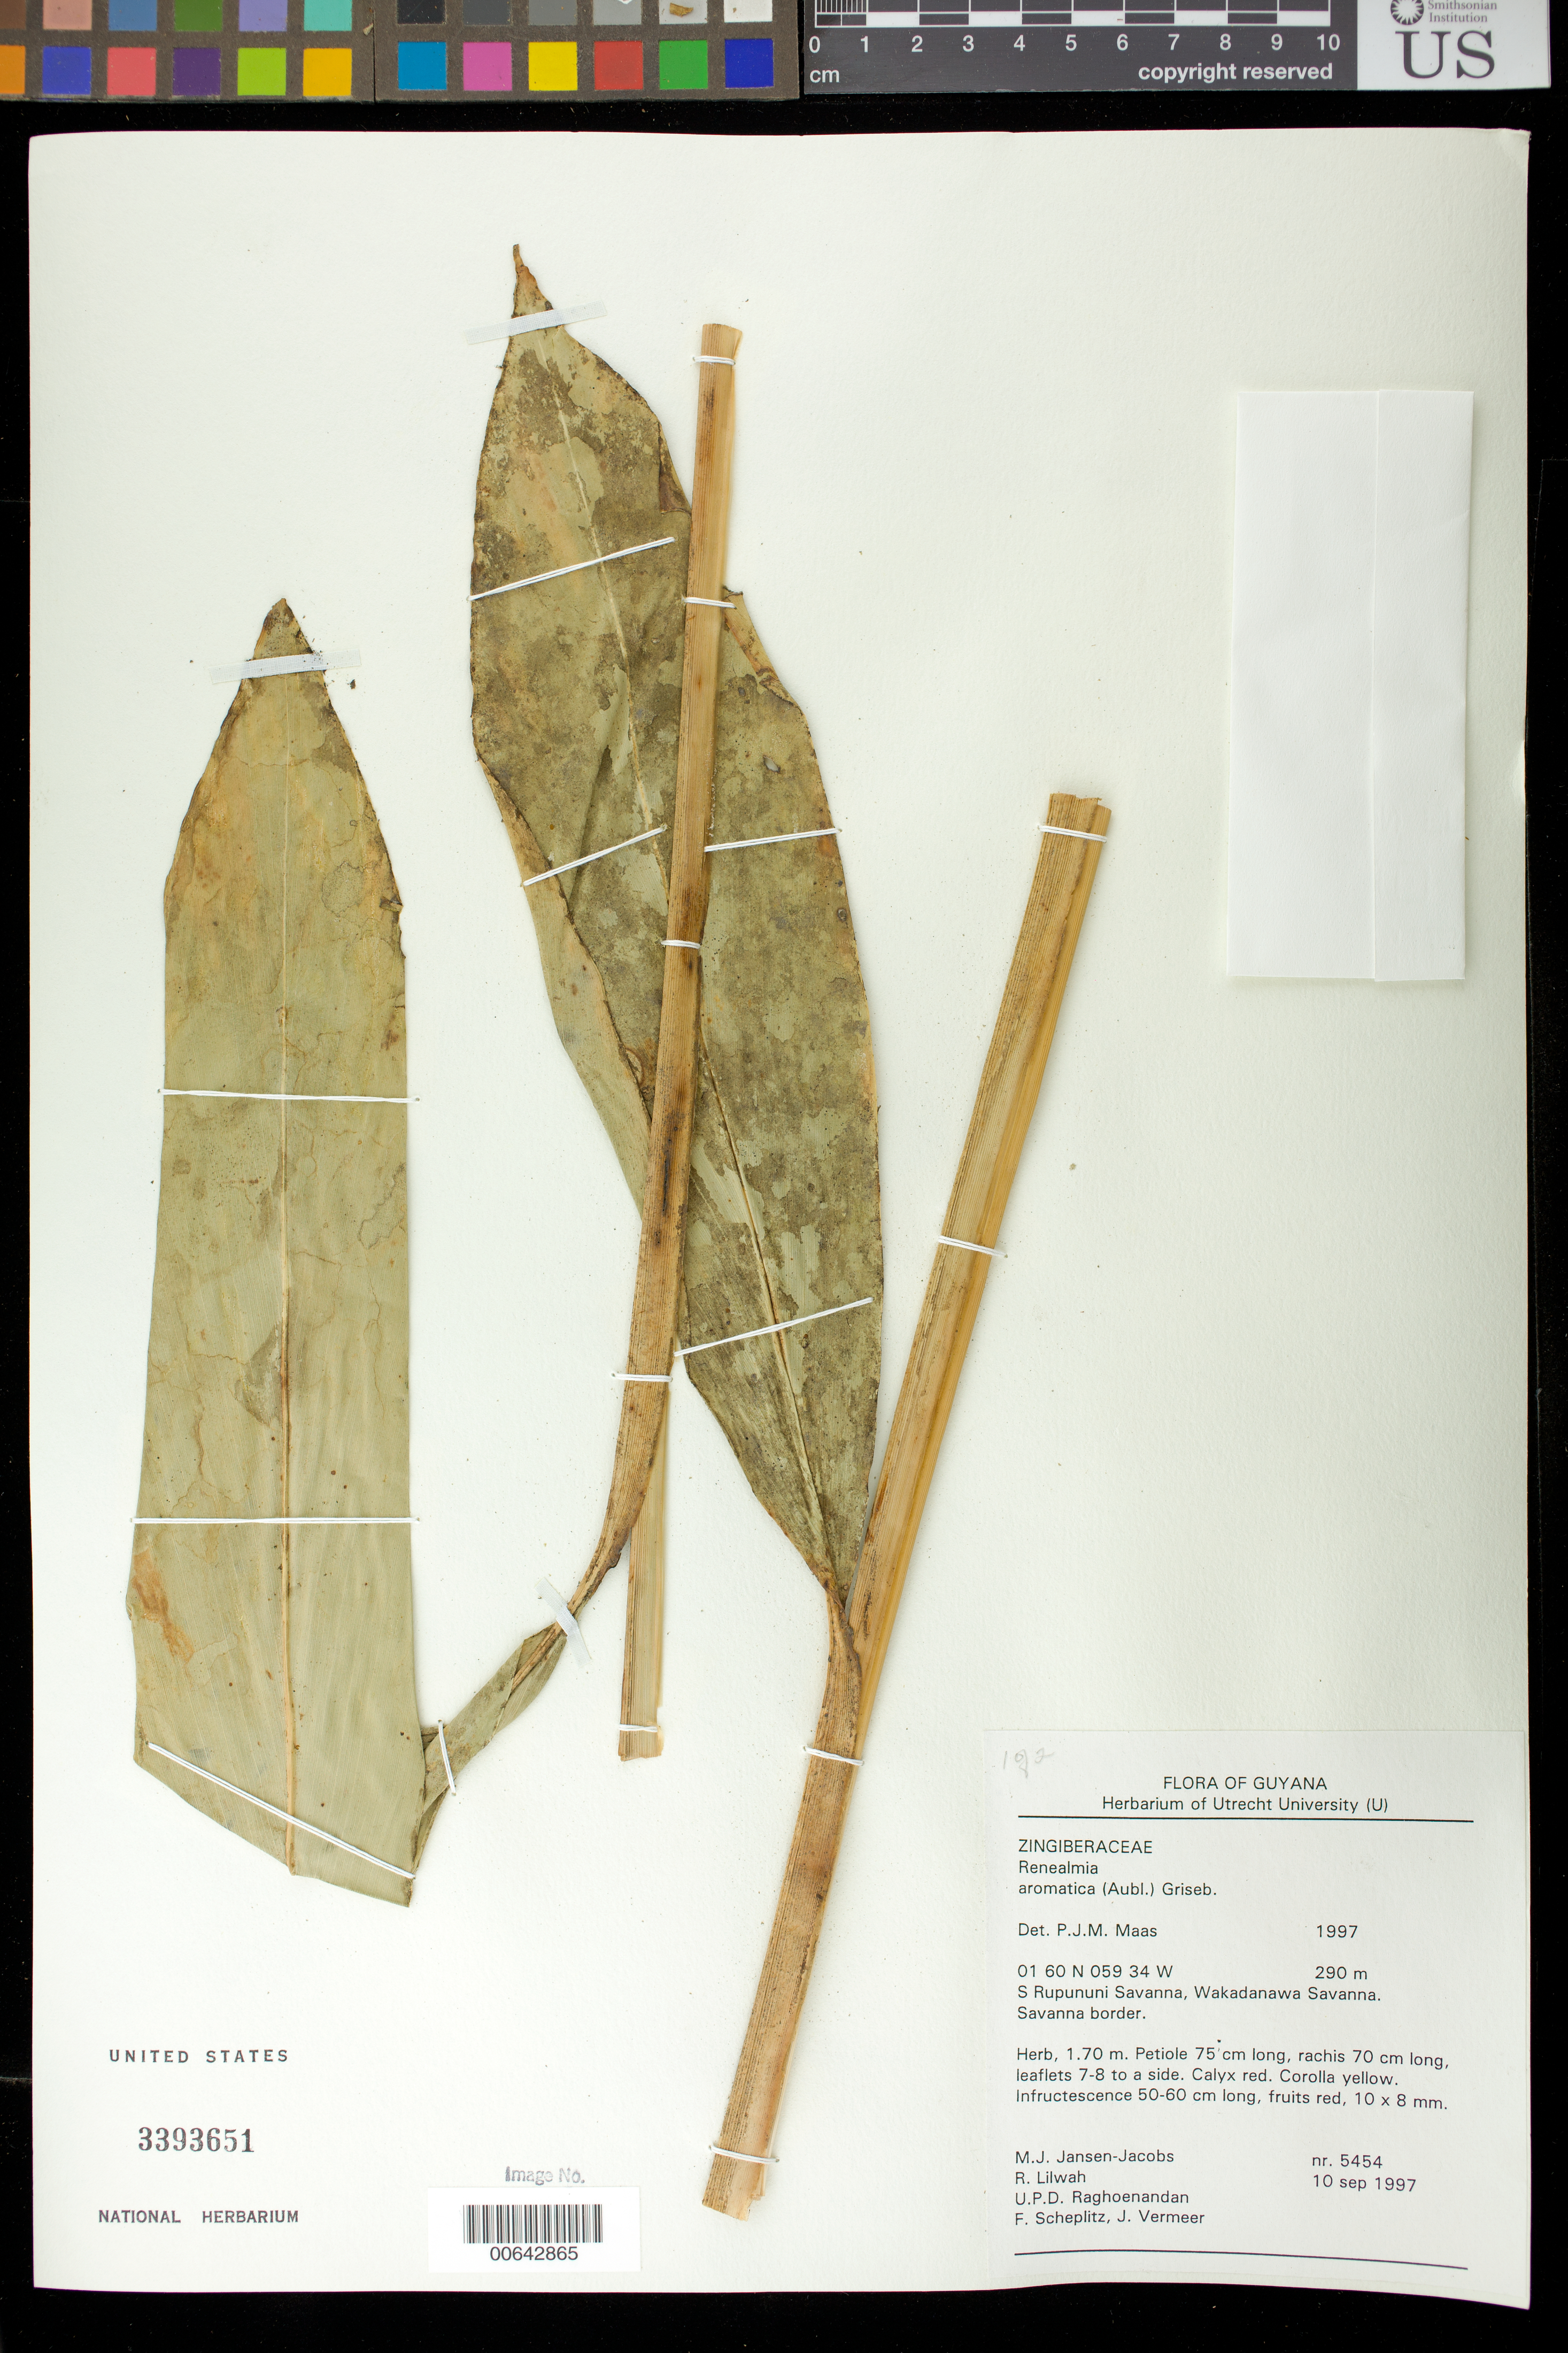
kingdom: Plantae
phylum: Tracheophyta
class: Liliopsida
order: Zingiberales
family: Zingiberaceae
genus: Renealmia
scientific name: Renealmia aromatica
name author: (Aubl.) Griseb.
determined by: Maas, Paul J. M.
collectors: M. J. Jansen-Jacobs, R. Lilwah, U. Raghoenandan, F. Scheplitz & J. Vermeer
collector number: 5454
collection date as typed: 10-Sep-97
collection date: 1997-09-10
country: Guyana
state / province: U. Takutu-U. Essequibo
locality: S. Rupununi savanna, Wakadanawa Savanna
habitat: Savanna border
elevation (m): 290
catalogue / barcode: US 3393651